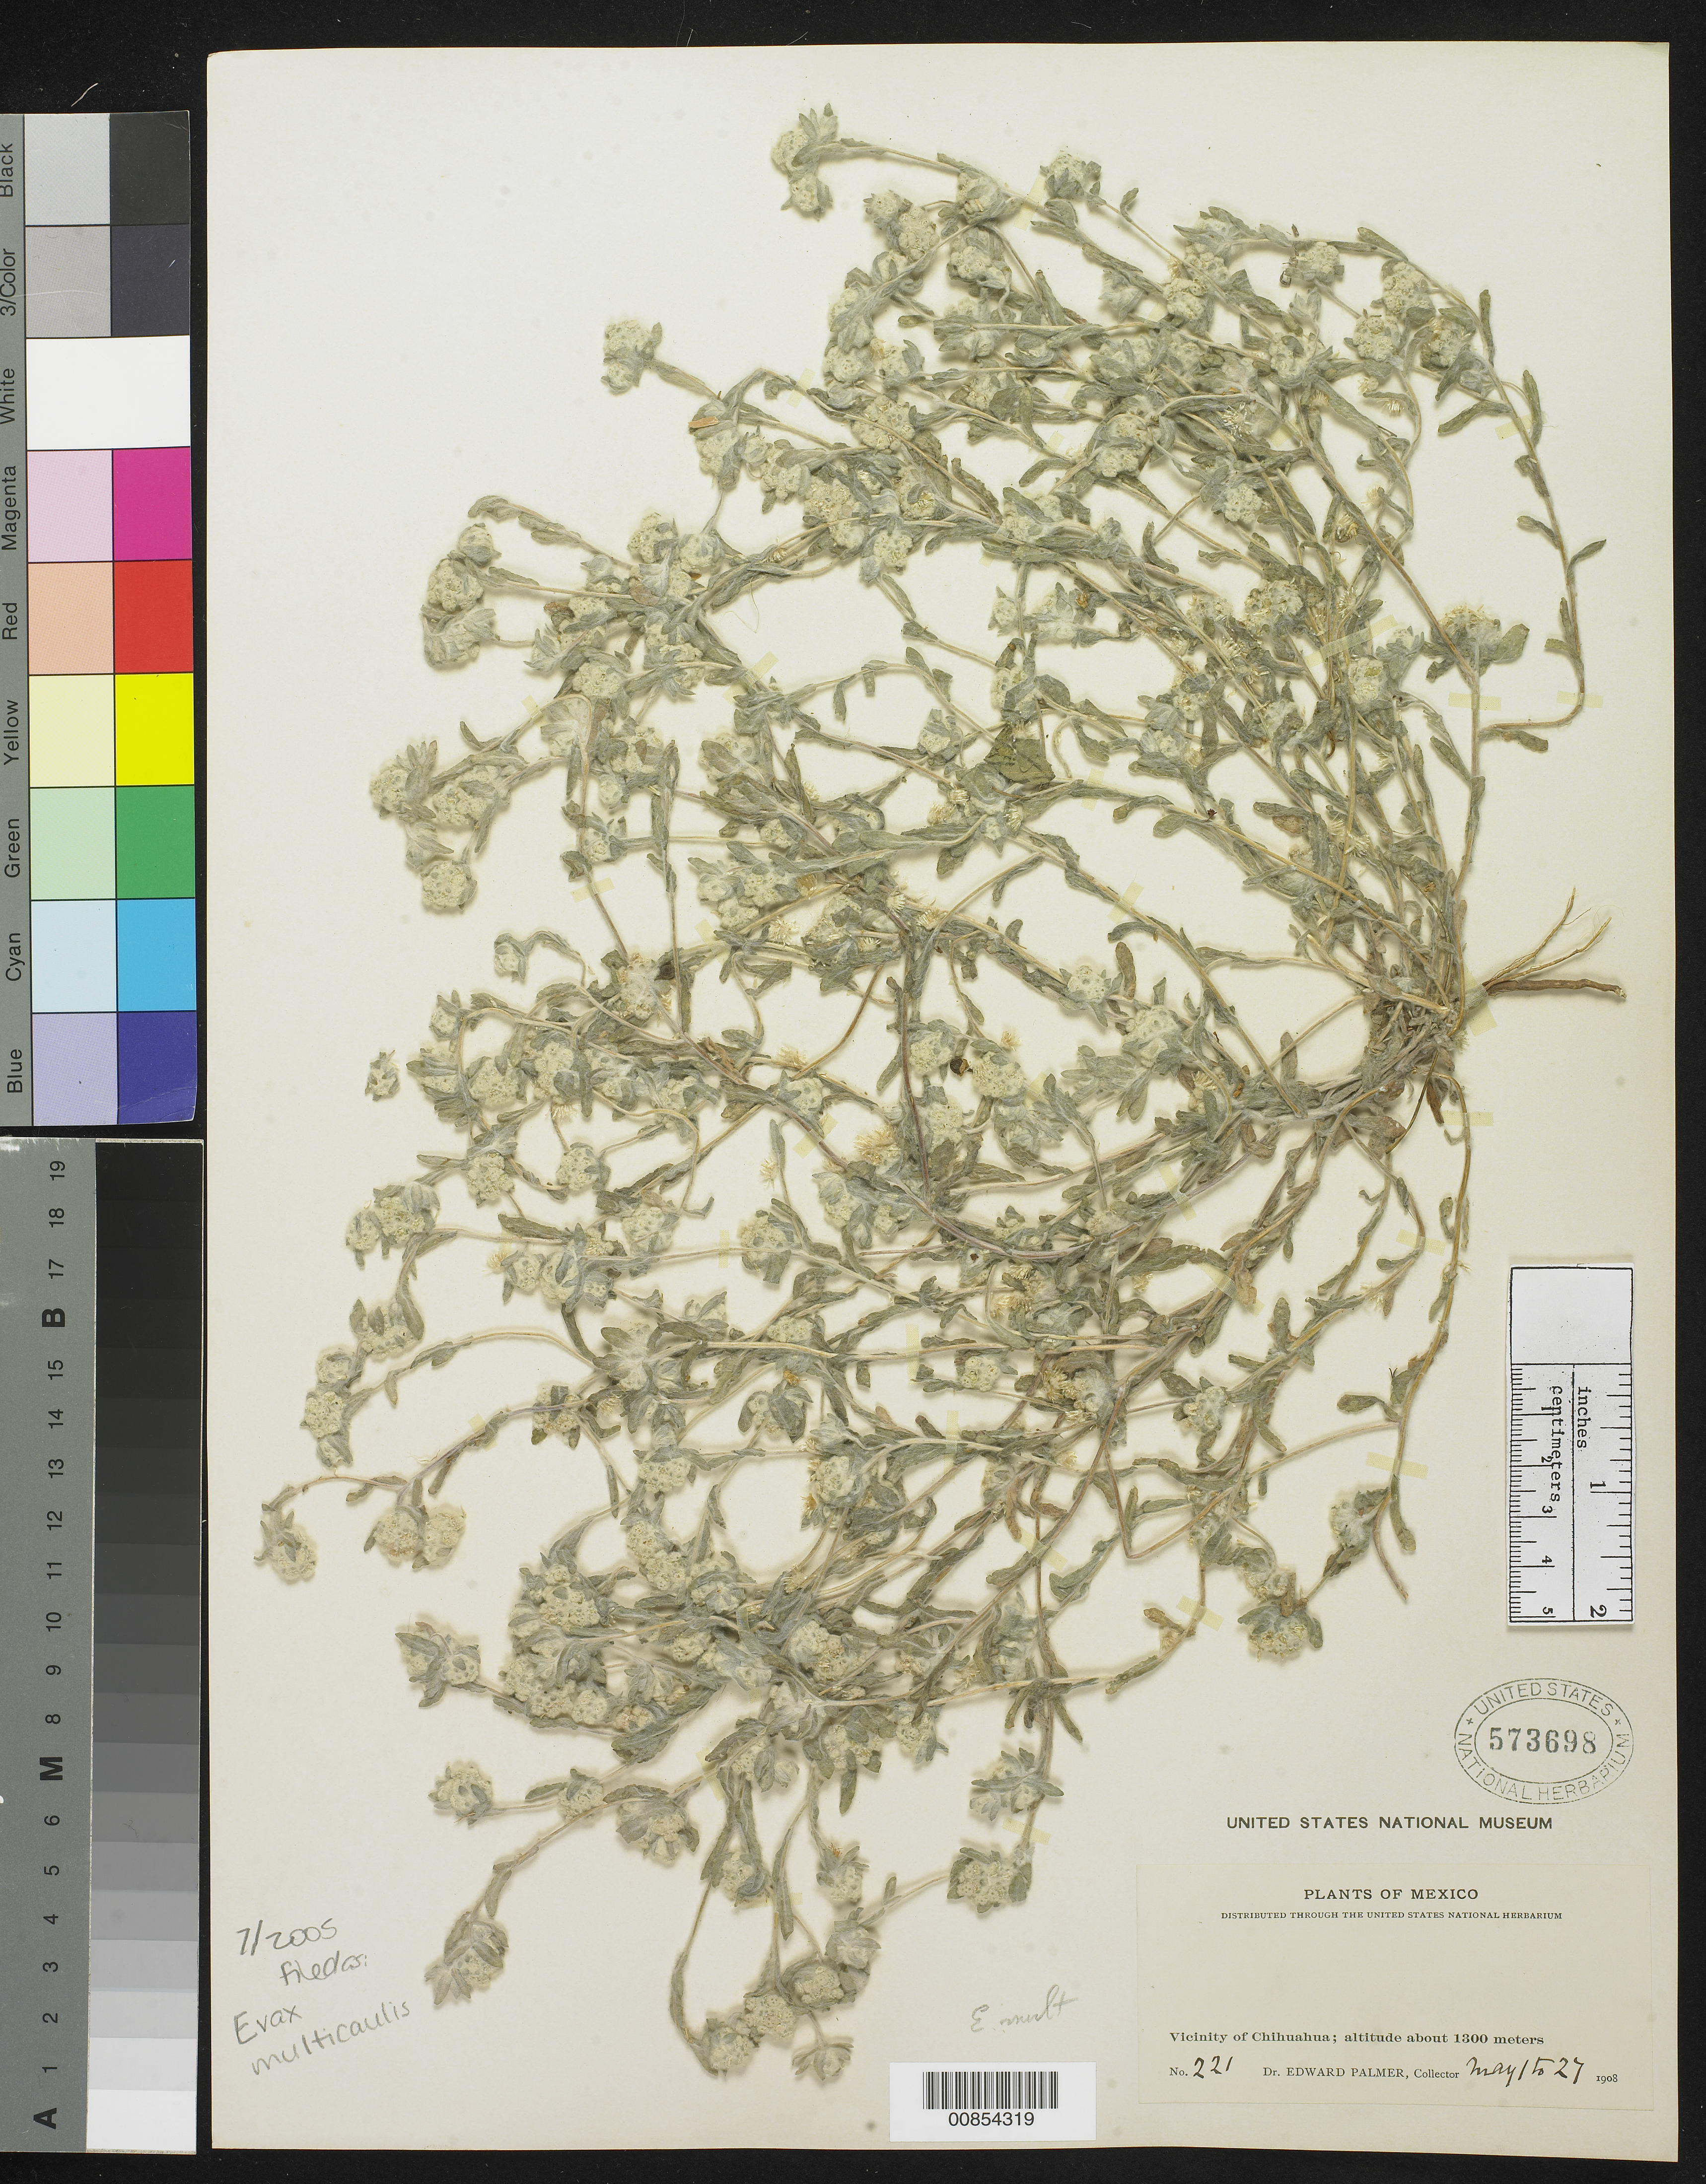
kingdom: Plantae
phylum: Tracheophyta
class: Magnoliopsida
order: Asterales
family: Asteraceae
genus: Evax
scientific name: Evax multicaulis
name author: DC.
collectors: E. Palmer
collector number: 221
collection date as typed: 01 May 1908 to 27 May 1908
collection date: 1908-05-01/1908-05-27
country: Mexico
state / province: Chihuahua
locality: Vicinity of Chihuahua.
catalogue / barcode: US 573698